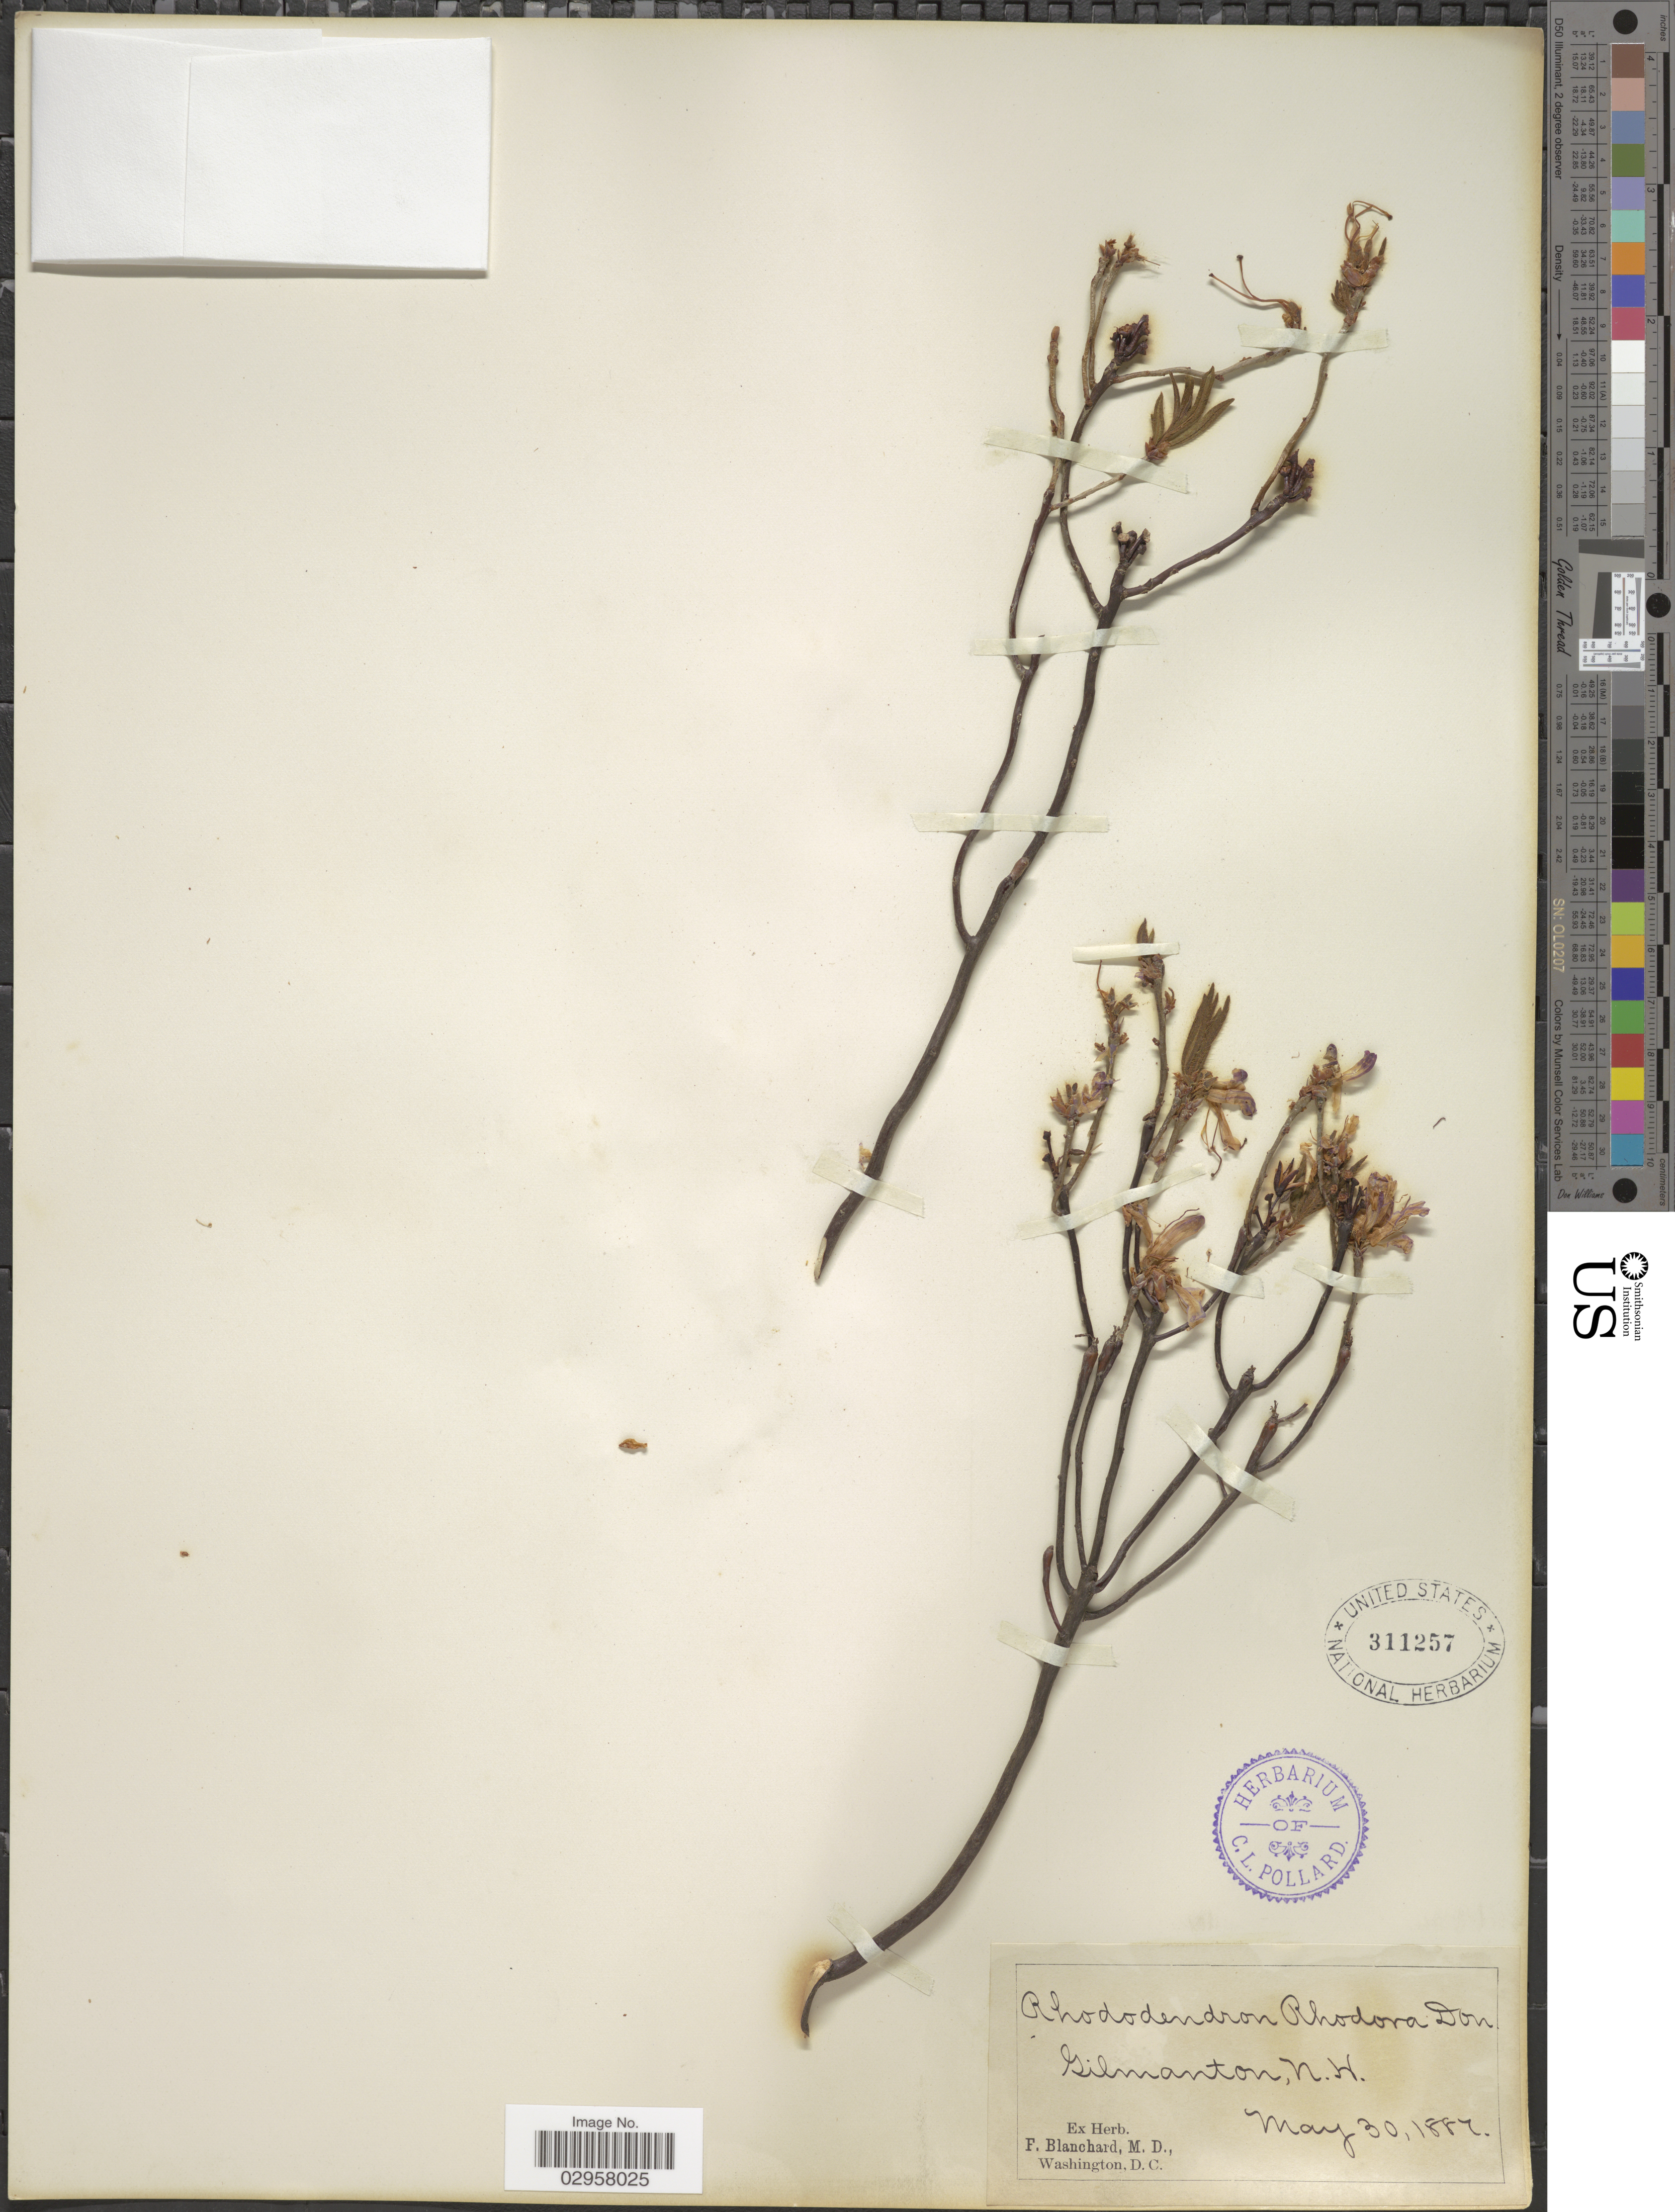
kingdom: Plantae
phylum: Tracheophyta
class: Magnoliopsida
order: Ericales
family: Ericaceae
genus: Rhododendron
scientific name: Rhododendron canadense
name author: (L.) Torr.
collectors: ex herb. F. Blanchard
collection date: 1887-05-30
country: United States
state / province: New Hampshire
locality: Gilmaton.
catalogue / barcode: US 311257